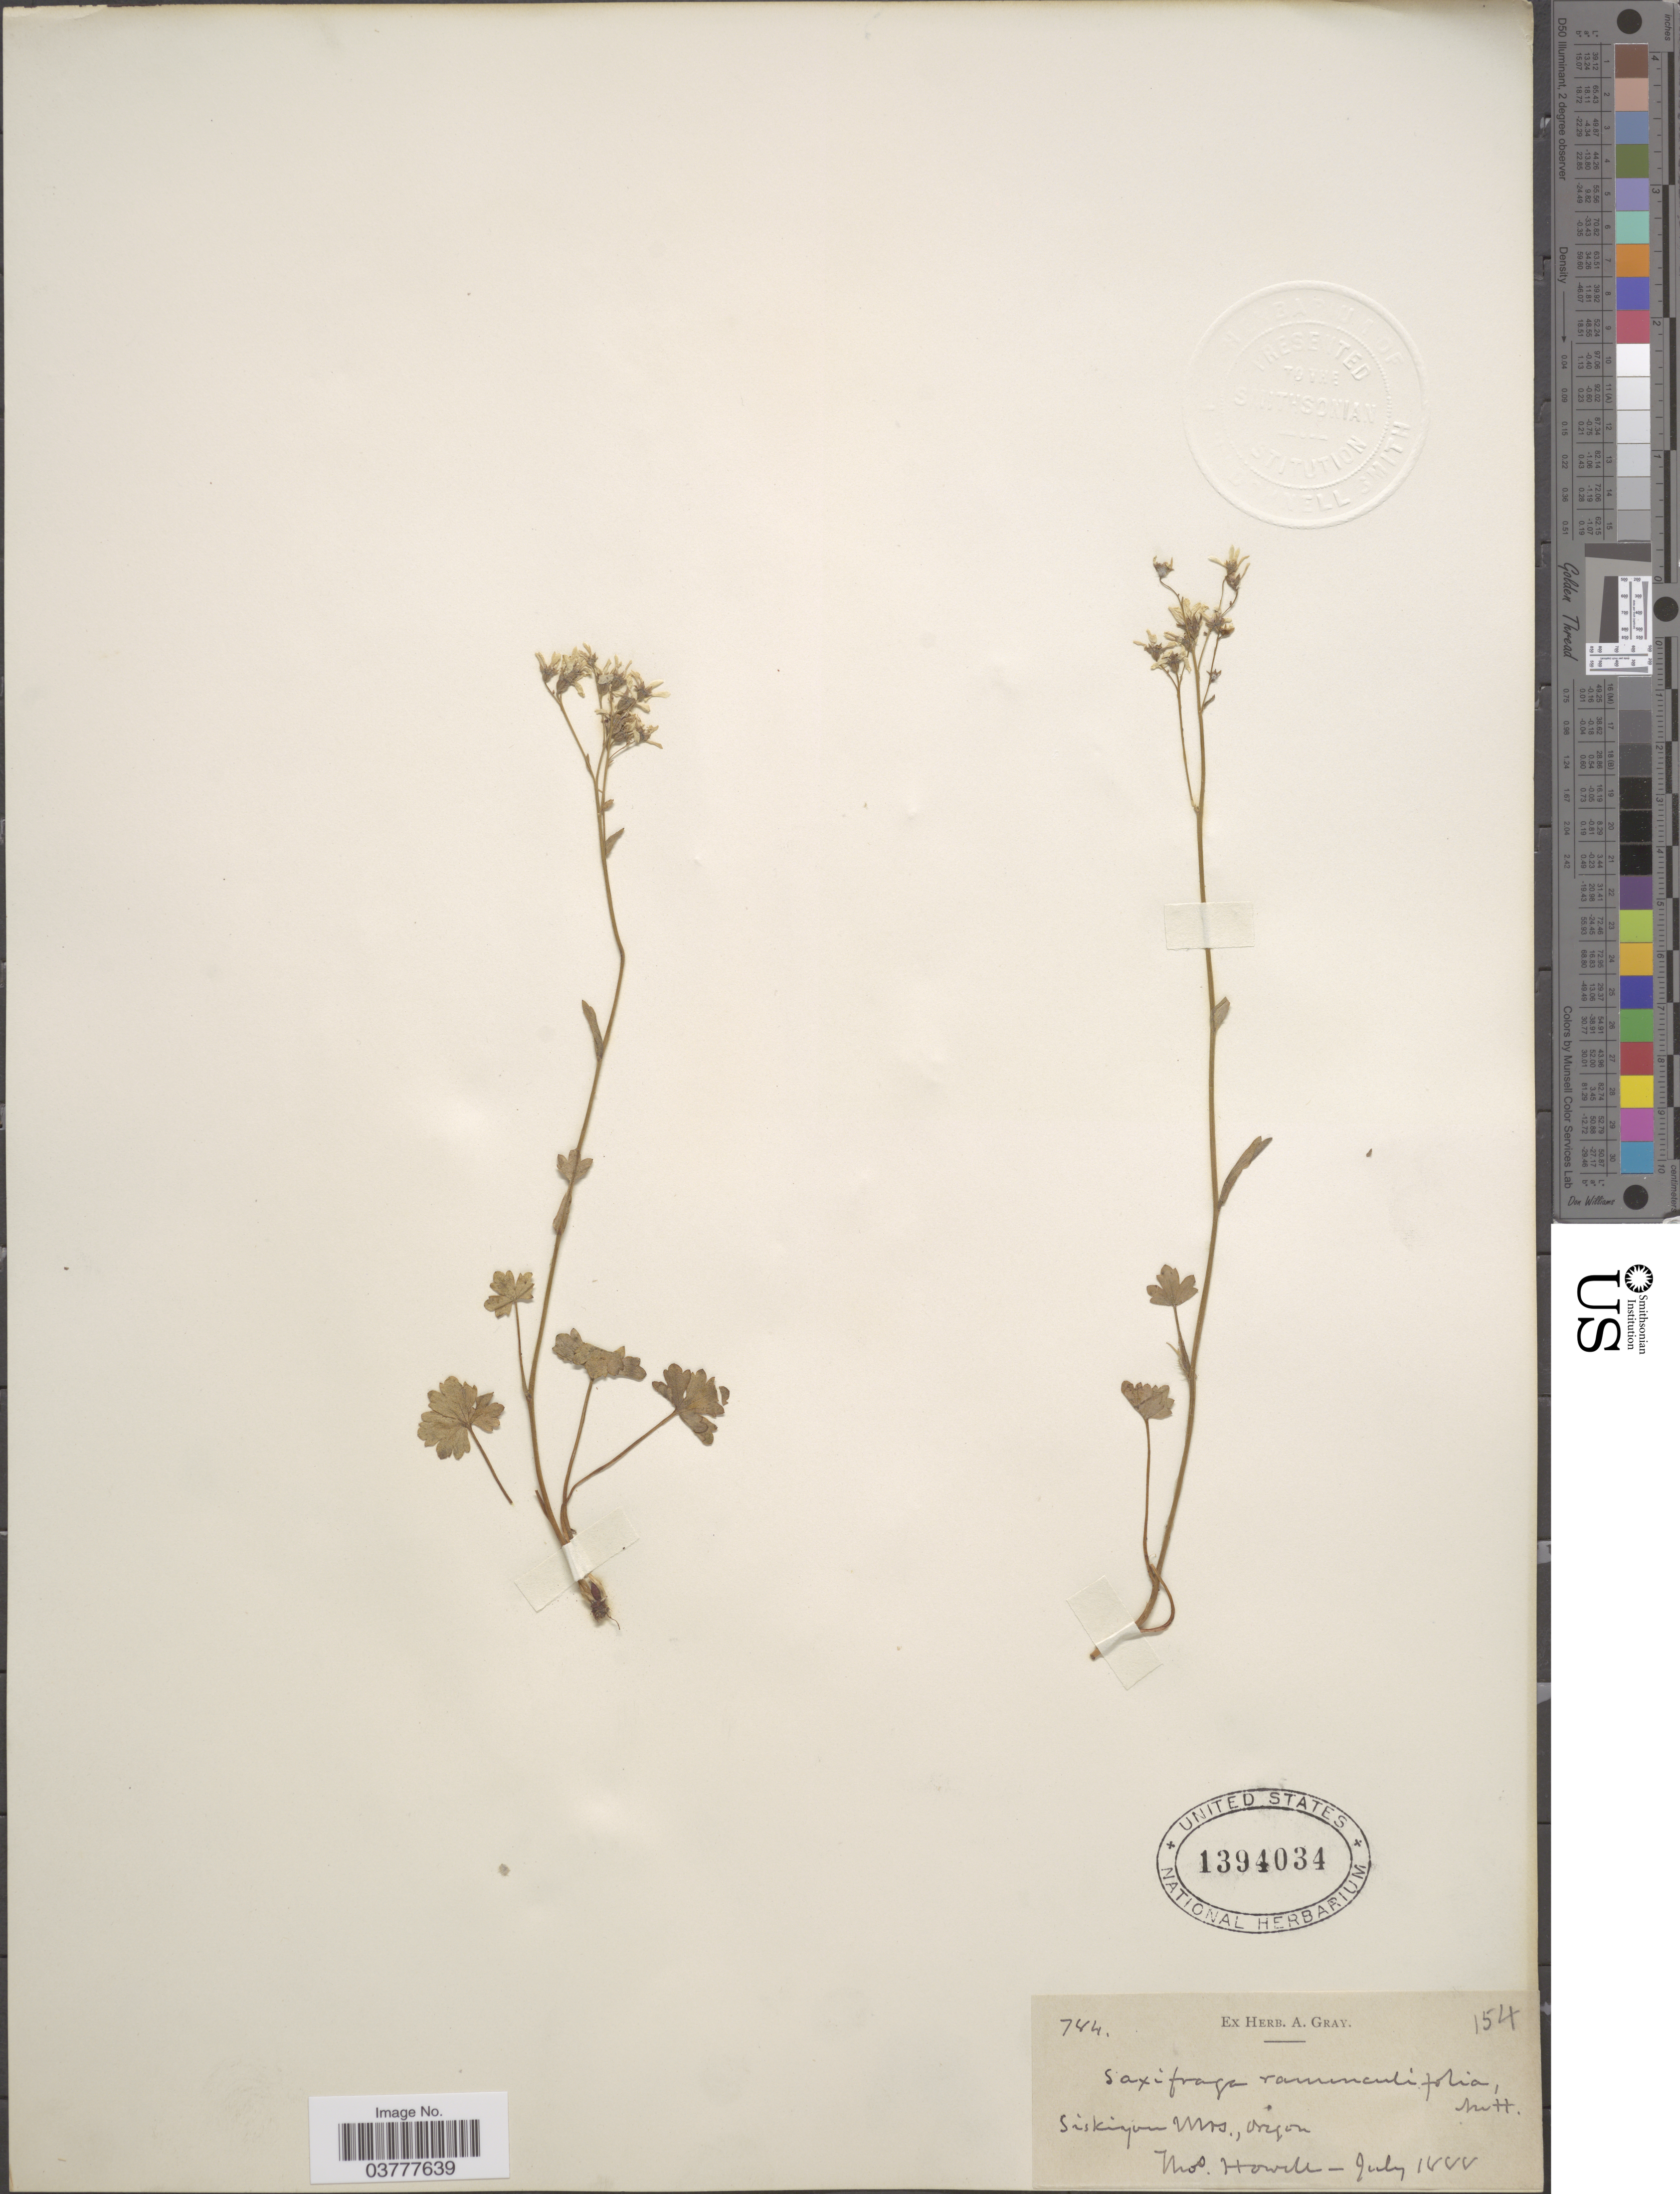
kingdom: Plantae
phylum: Tracheophyta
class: Magnoliopsida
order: Saxifragales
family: Saxifragaceae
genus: Hemieva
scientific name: Hemieva ranunculifolia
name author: (Hook.) Raf.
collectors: T. Howell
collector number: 154/744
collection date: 1888-07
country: United States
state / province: Oregon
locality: Siskiyou Mts.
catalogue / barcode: US 1394034